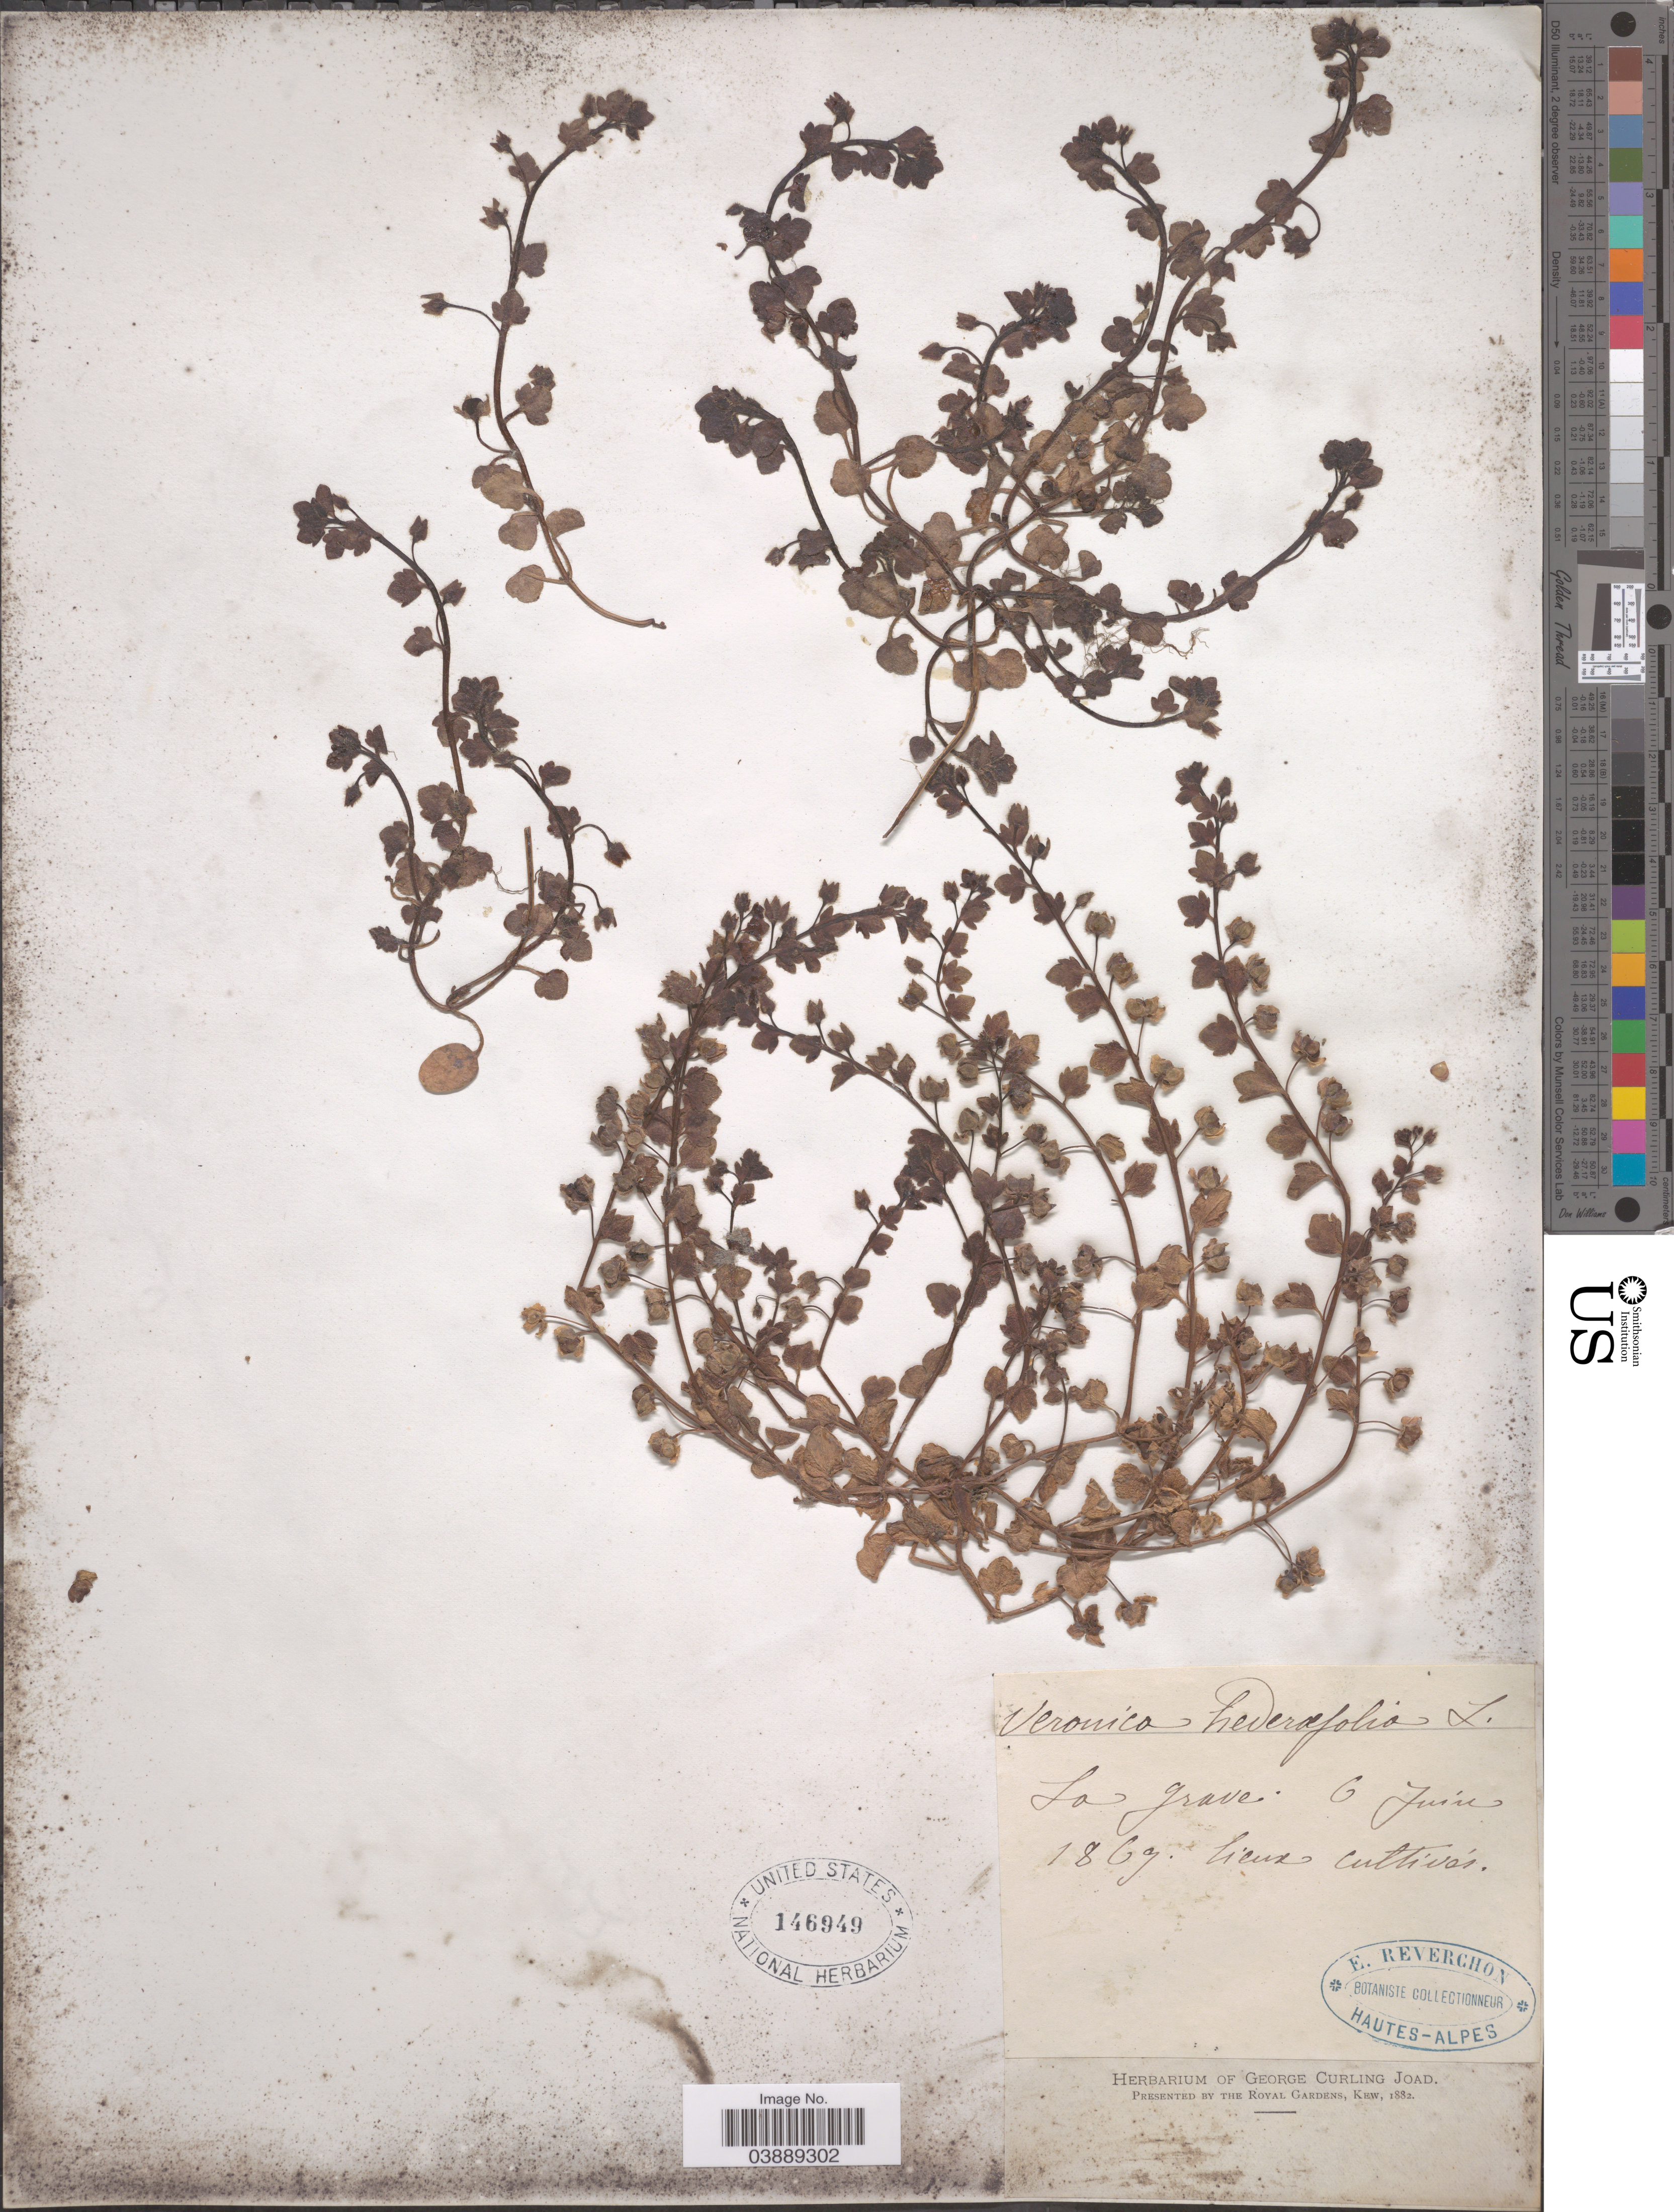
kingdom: Plantae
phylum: Tracheophyta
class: Magnoliopsida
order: Lamiales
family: Plantaginaceae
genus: Veronica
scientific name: Veronica hederifolia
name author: L.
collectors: E. Reverchon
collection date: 1869-06-06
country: France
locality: La Grave.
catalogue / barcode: US 146949